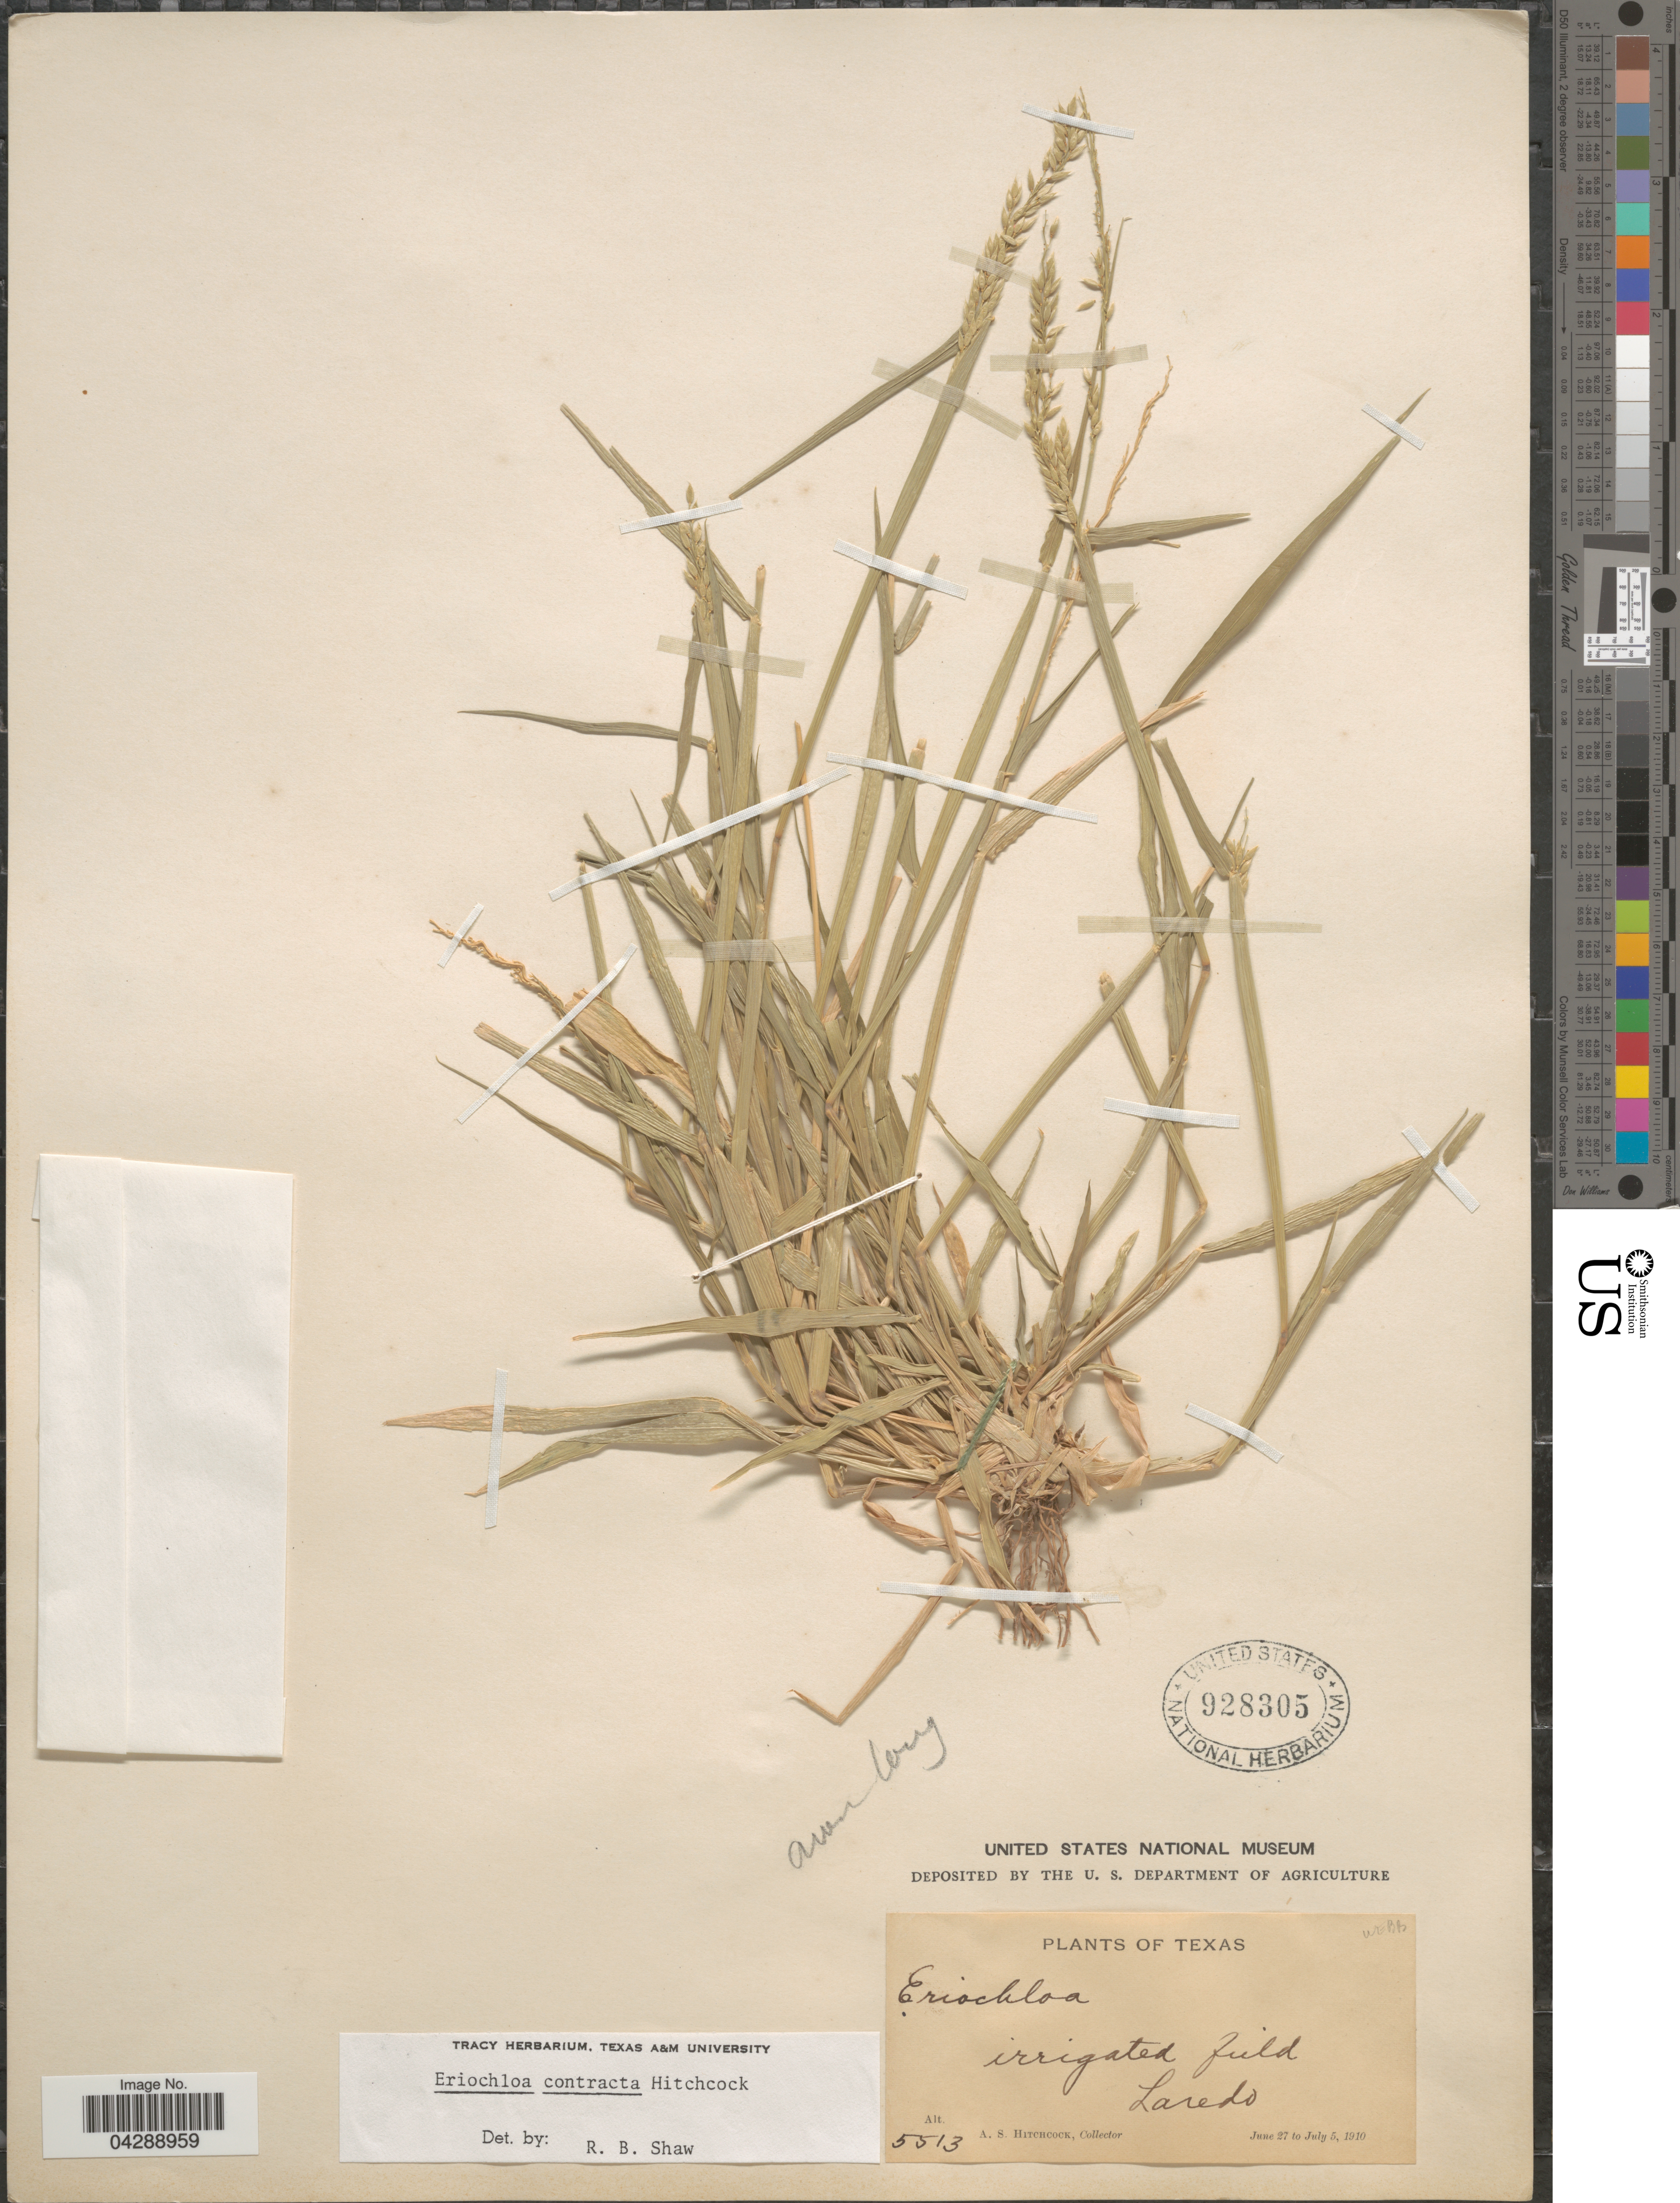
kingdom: Plantae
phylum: Tracheophyta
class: Liliopsida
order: Poales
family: Poaceae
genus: Eriochloa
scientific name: Eriochloa contracta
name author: Hitchc.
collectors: A. S. Hitchcock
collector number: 5513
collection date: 1910-06-27/1910-07-05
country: United States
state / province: Texas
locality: Laredo.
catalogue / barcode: US 928305